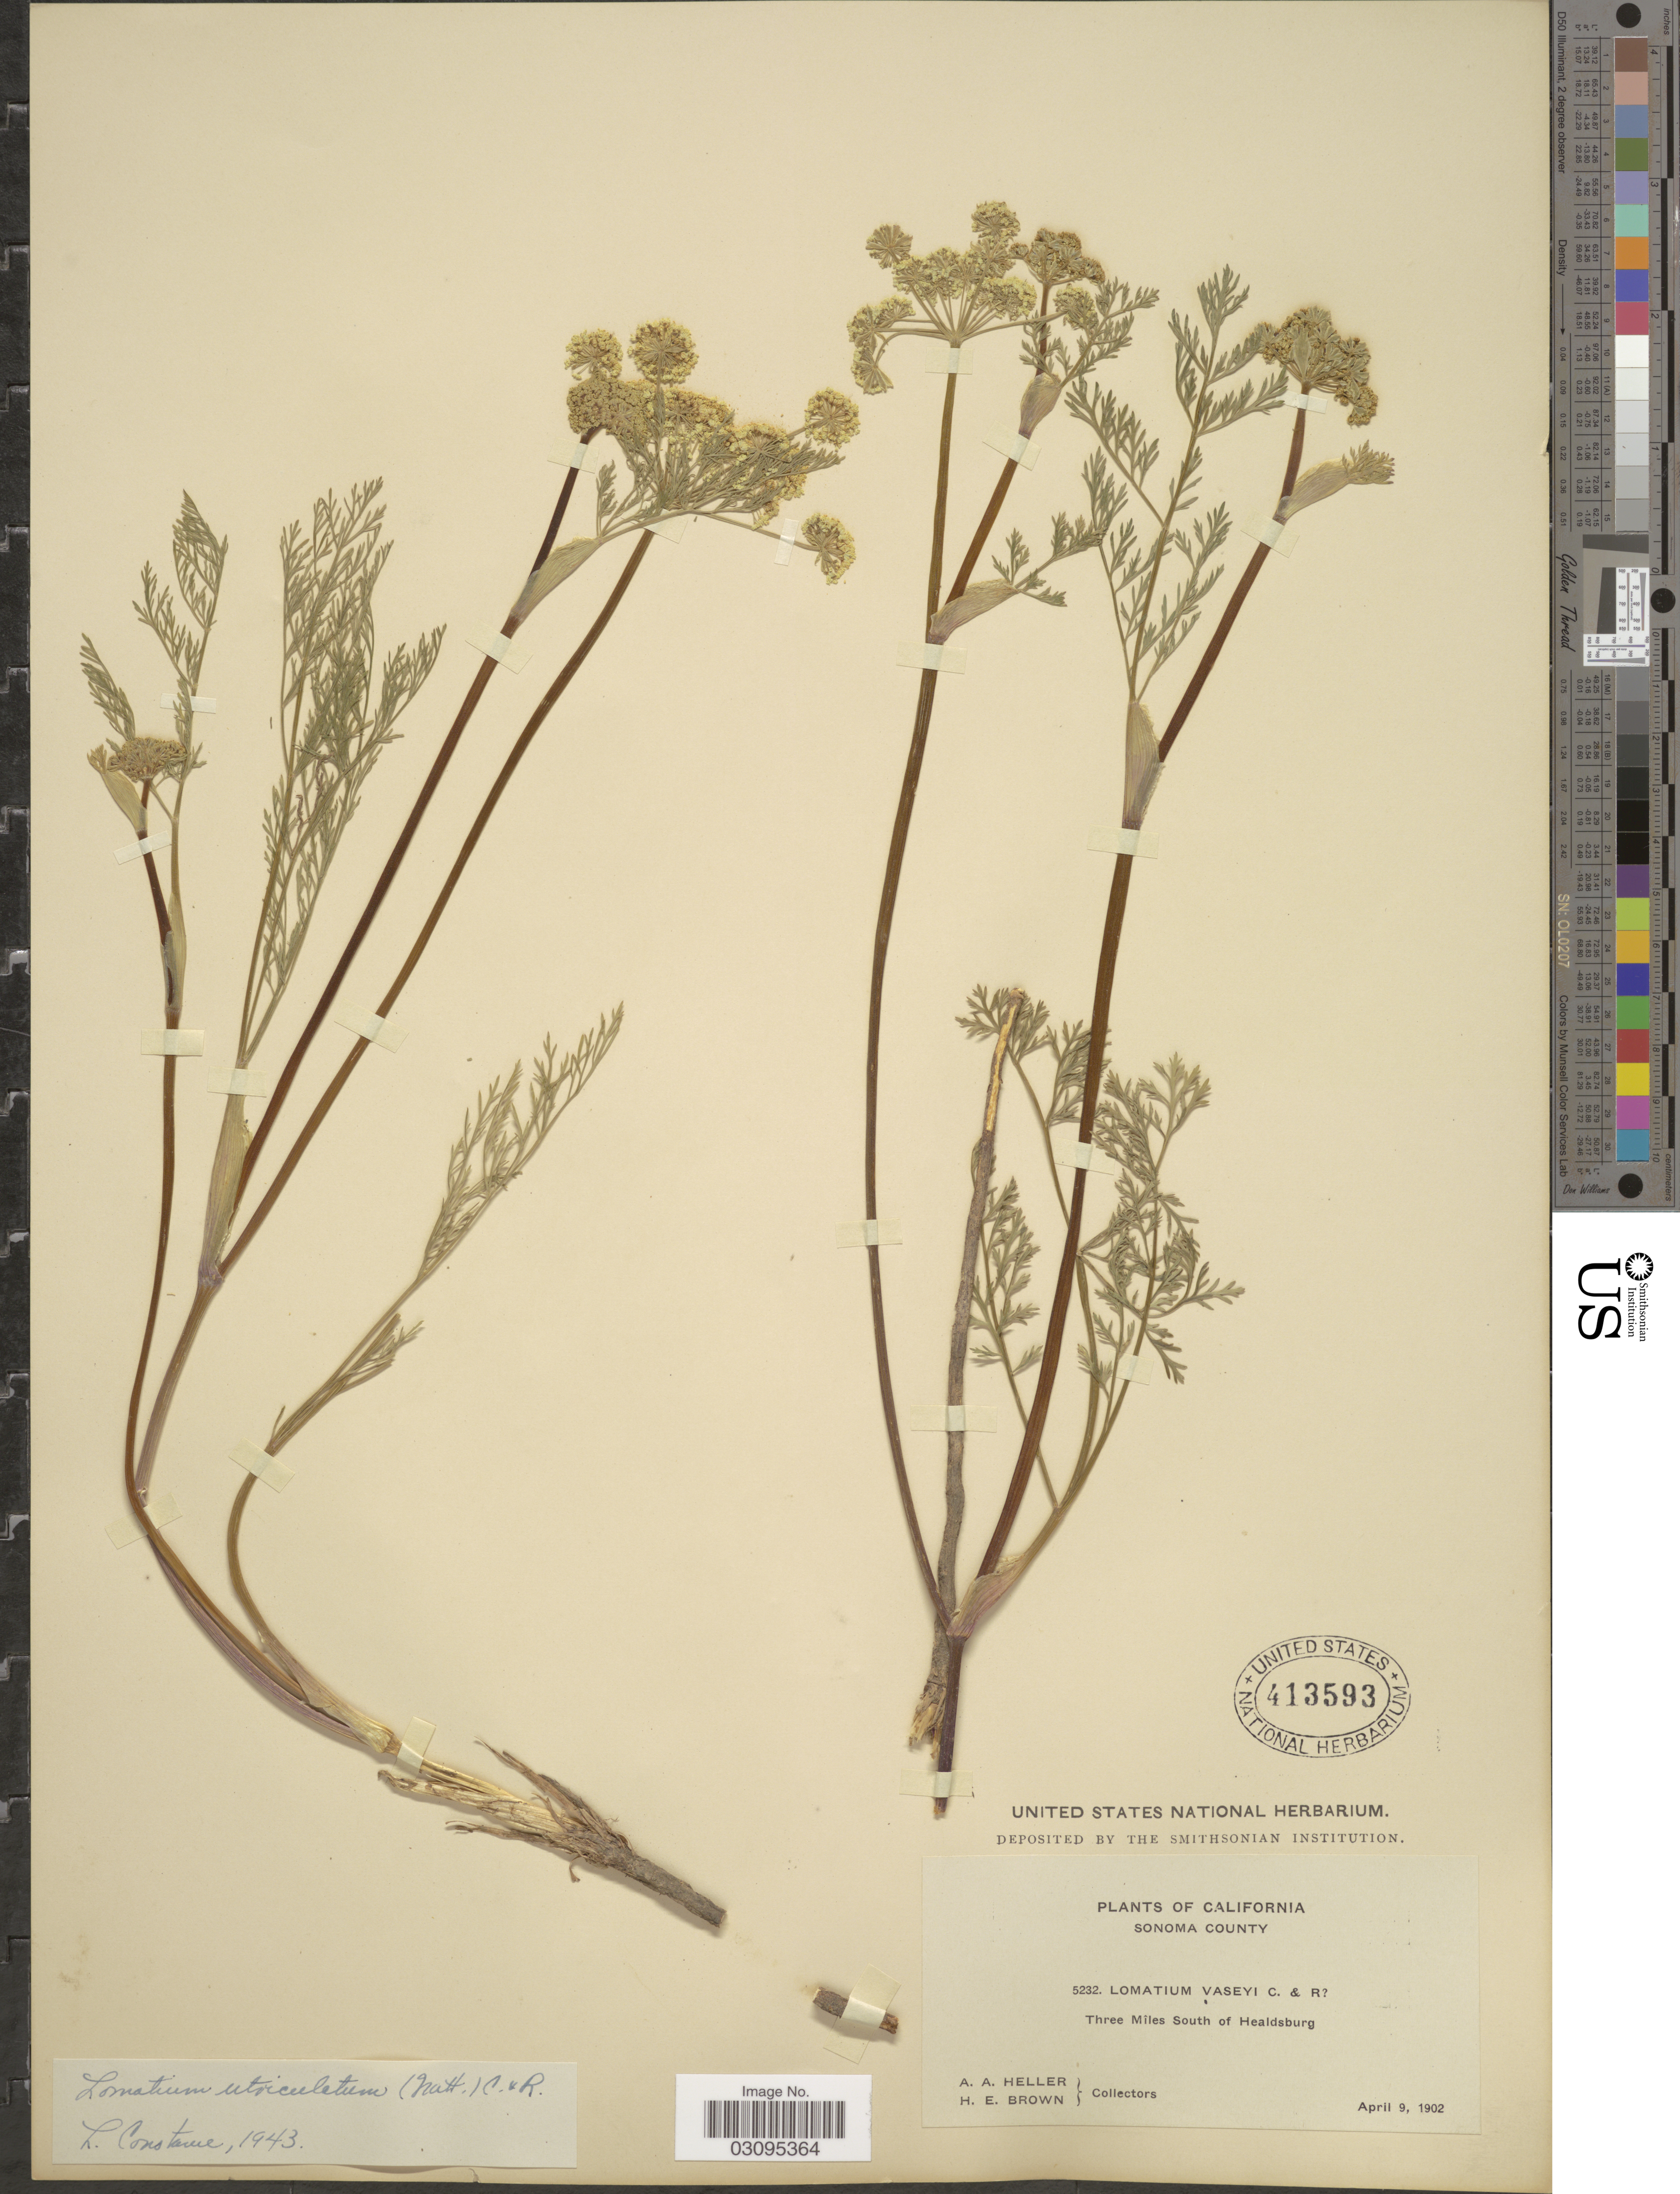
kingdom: Plantae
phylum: Tracheophyta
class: Magnoliopsida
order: Apiales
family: Apiaceae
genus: Lomatium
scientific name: Lomatium utriculatum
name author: (Nutt. ex Torr. & A. Gray) J.M. Coult. & Rose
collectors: A. A. Heller & H. E. Brown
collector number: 5232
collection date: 1902-04-09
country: United States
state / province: California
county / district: Sonoma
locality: Sonoma County, Three Miles South of Healdsburg.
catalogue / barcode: US 413593